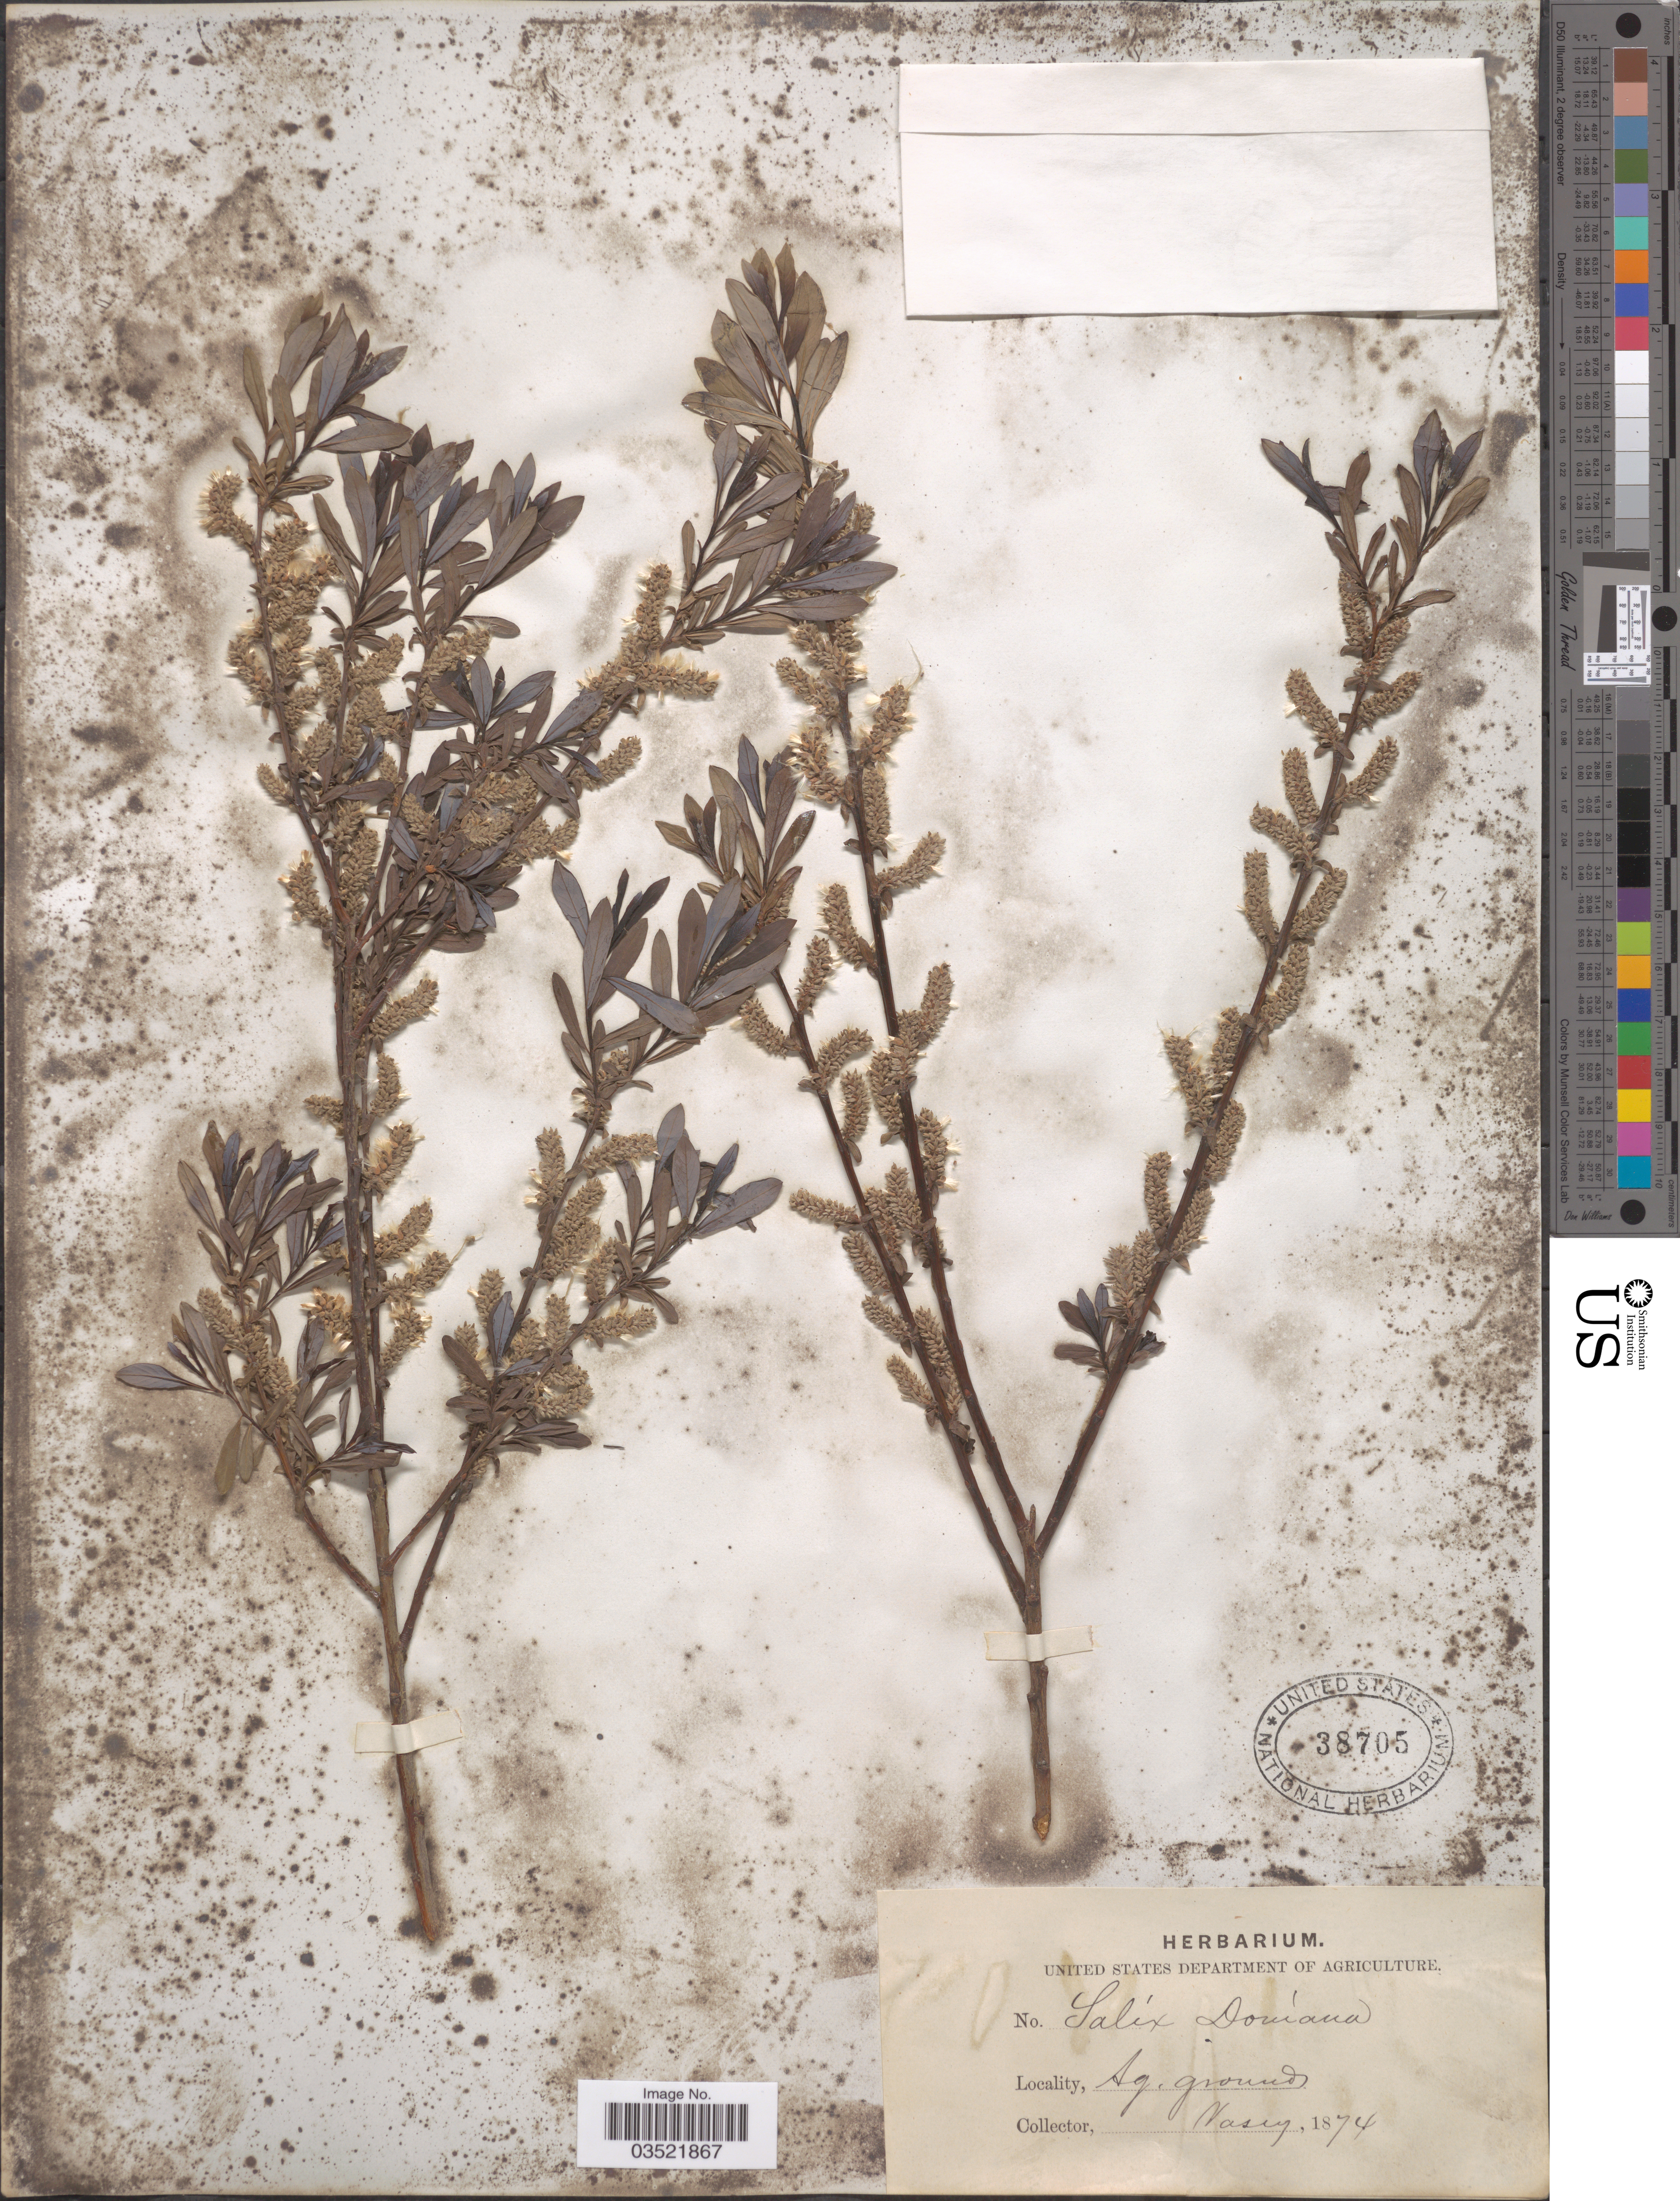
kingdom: Plantae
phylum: Tracheophyta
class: Magnoliopsida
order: Malpighiales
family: Salicaceae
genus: Salix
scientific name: Salix x doniana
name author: Sm.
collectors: Vasey, --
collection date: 1874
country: United States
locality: Ag. grounds.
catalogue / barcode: US 38705